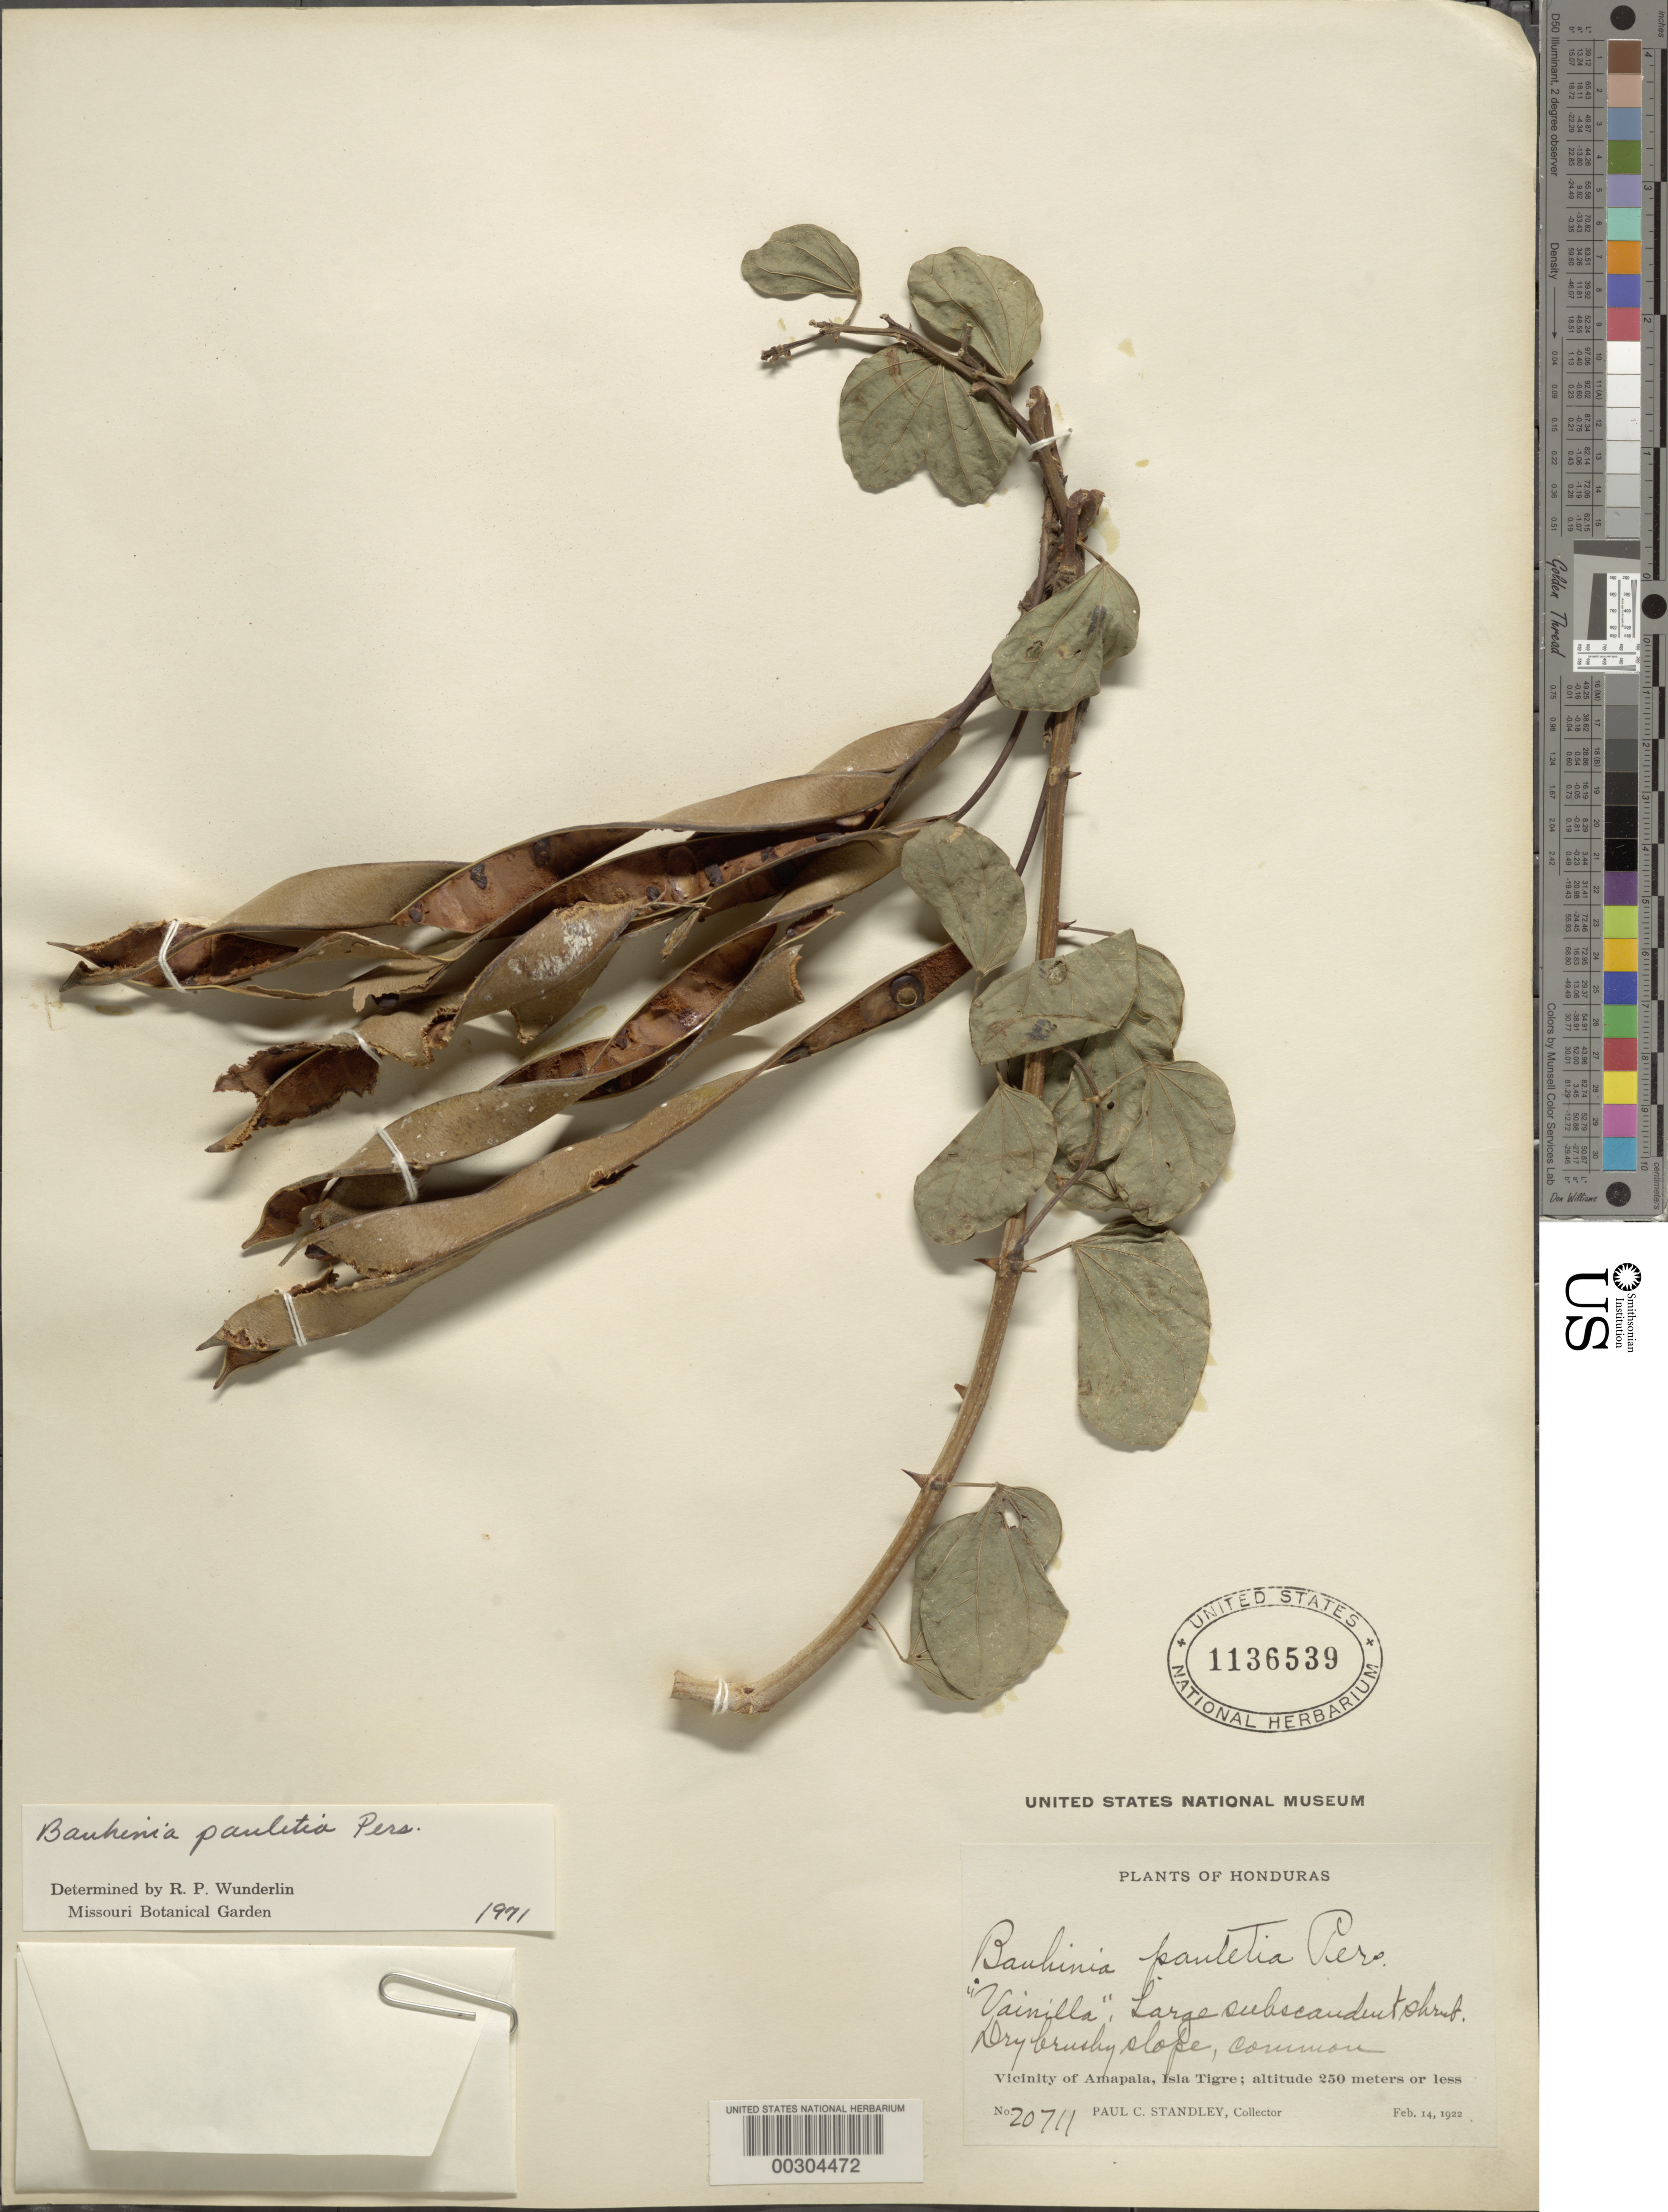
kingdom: Plantae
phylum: Tracheophyta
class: Magnoliopsida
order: Fabales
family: Fabaceae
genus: Bauhinia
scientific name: Bauhinia pauletia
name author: Pers.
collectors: P. C. Standley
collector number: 20711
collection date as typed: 14 Feb 1922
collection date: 1922-02-14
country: Honduras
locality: Vicinity of amapala, isla tigre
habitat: Dry brushy slope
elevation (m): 250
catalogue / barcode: US 1136539